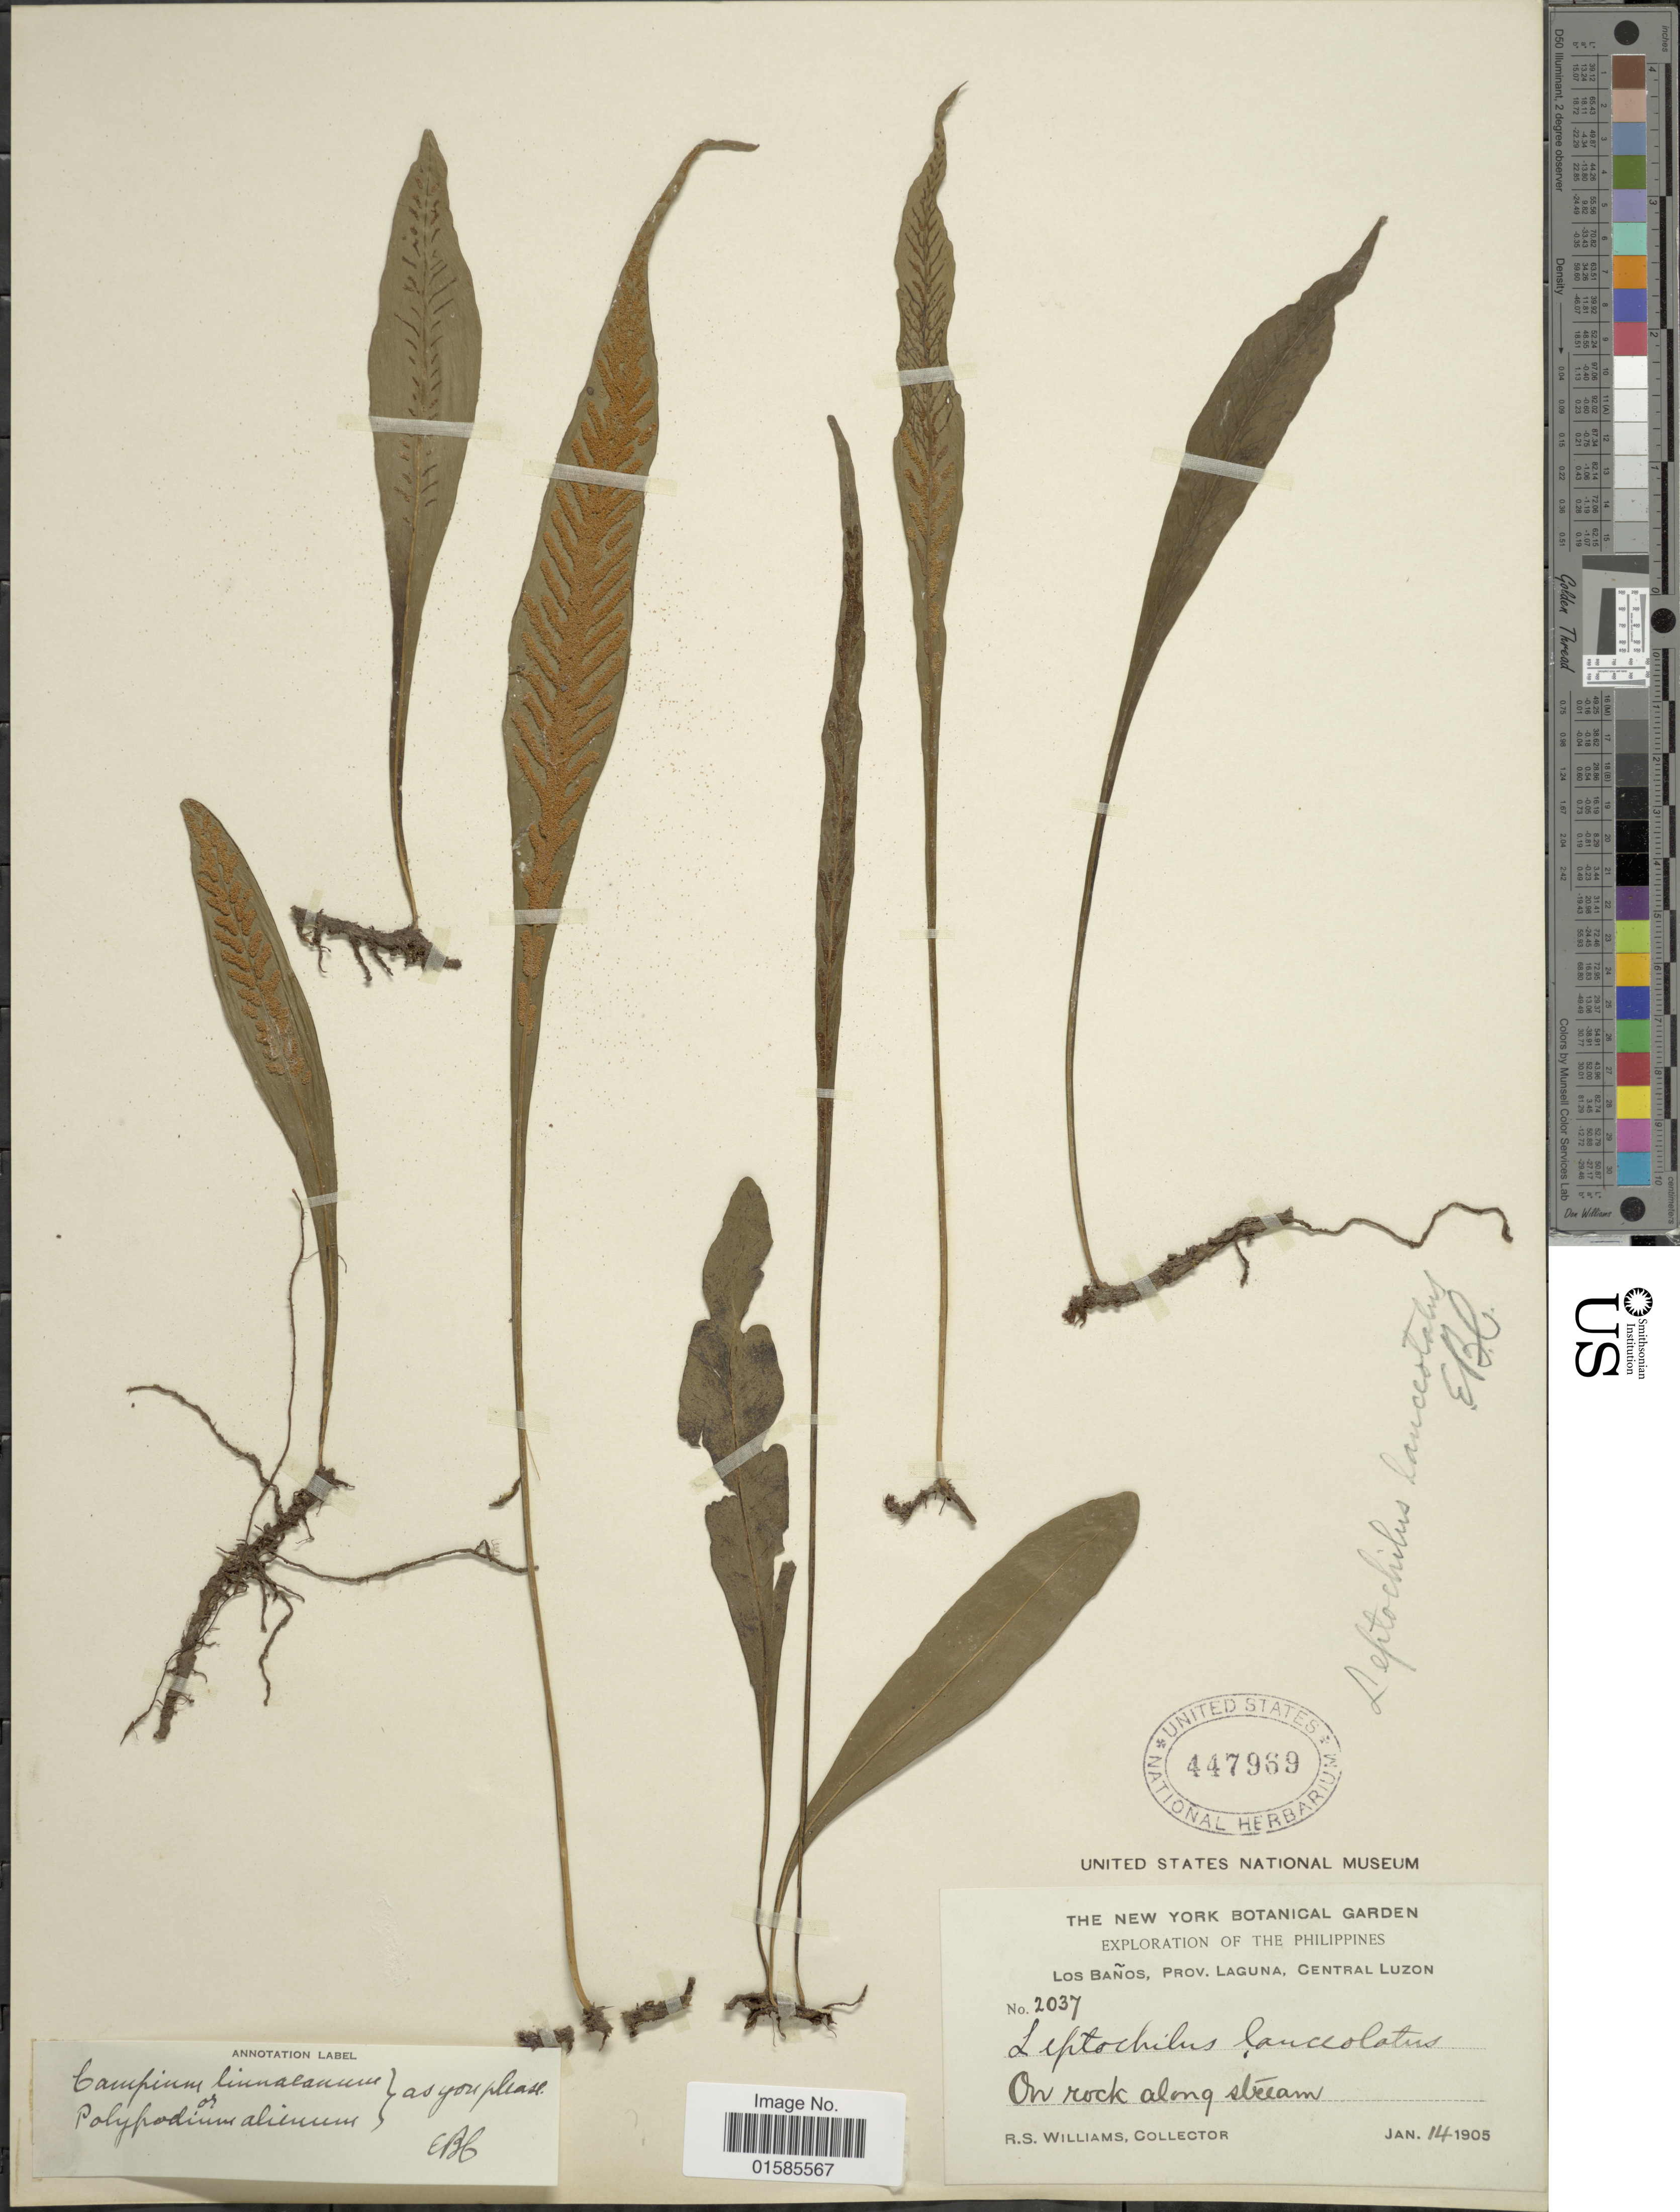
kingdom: Plantae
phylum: Tracheophyta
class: Polypodiopsida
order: Polypodiales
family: Polypodiaceae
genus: Leptochilus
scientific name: Leptochilus macrophyllus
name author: (Blume) Noot.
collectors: R. S. Williams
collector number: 2037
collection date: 1905-01-14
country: Philippines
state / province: Central Luzon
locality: The Philippines, Los Baños, Prov., Laguna, Central Luzon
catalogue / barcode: US 447969